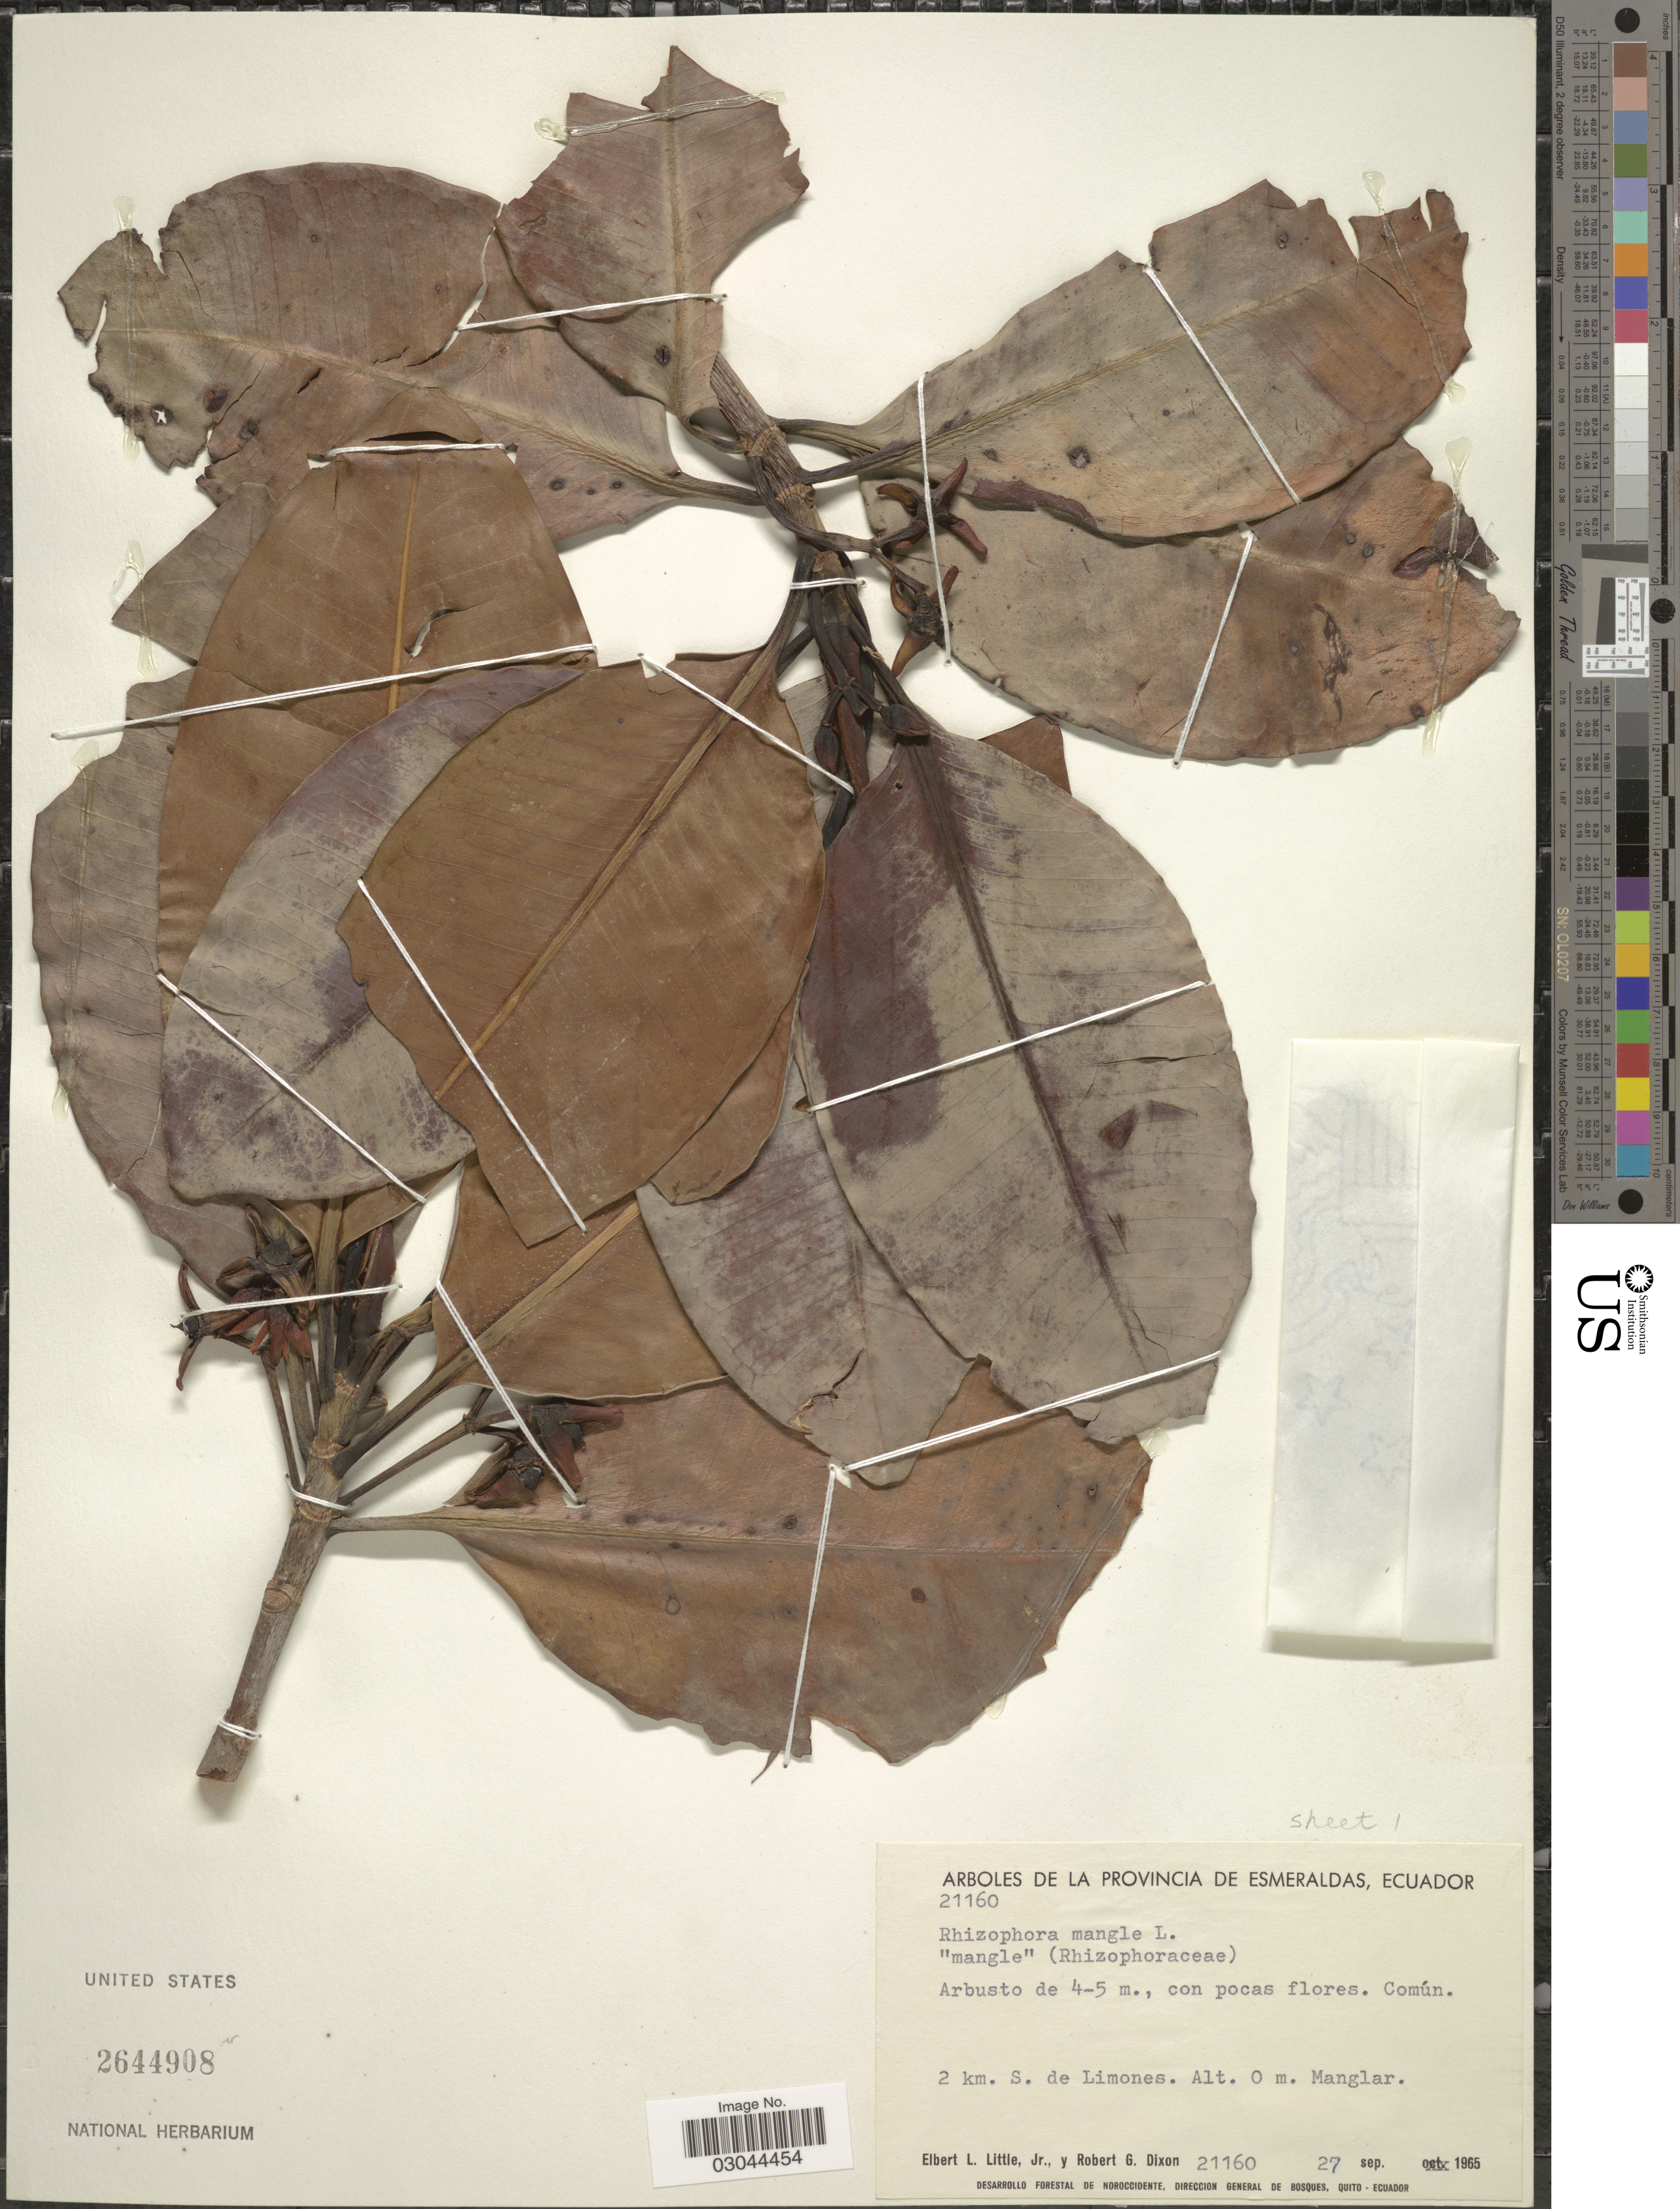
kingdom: Plantae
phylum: Tracheophyta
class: Magnoliopsida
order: Malpighiales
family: Rhizophoraceae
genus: Rhizophora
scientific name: Rhizophora mangle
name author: L.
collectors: E. L. Little & R. G. Dixon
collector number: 21160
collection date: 1965-09-27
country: Ecuador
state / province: Esmeraldas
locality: Provincia de Esmeraldas. 2 km. S. de Limones. Manglar.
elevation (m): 0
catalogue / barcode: US 2644908